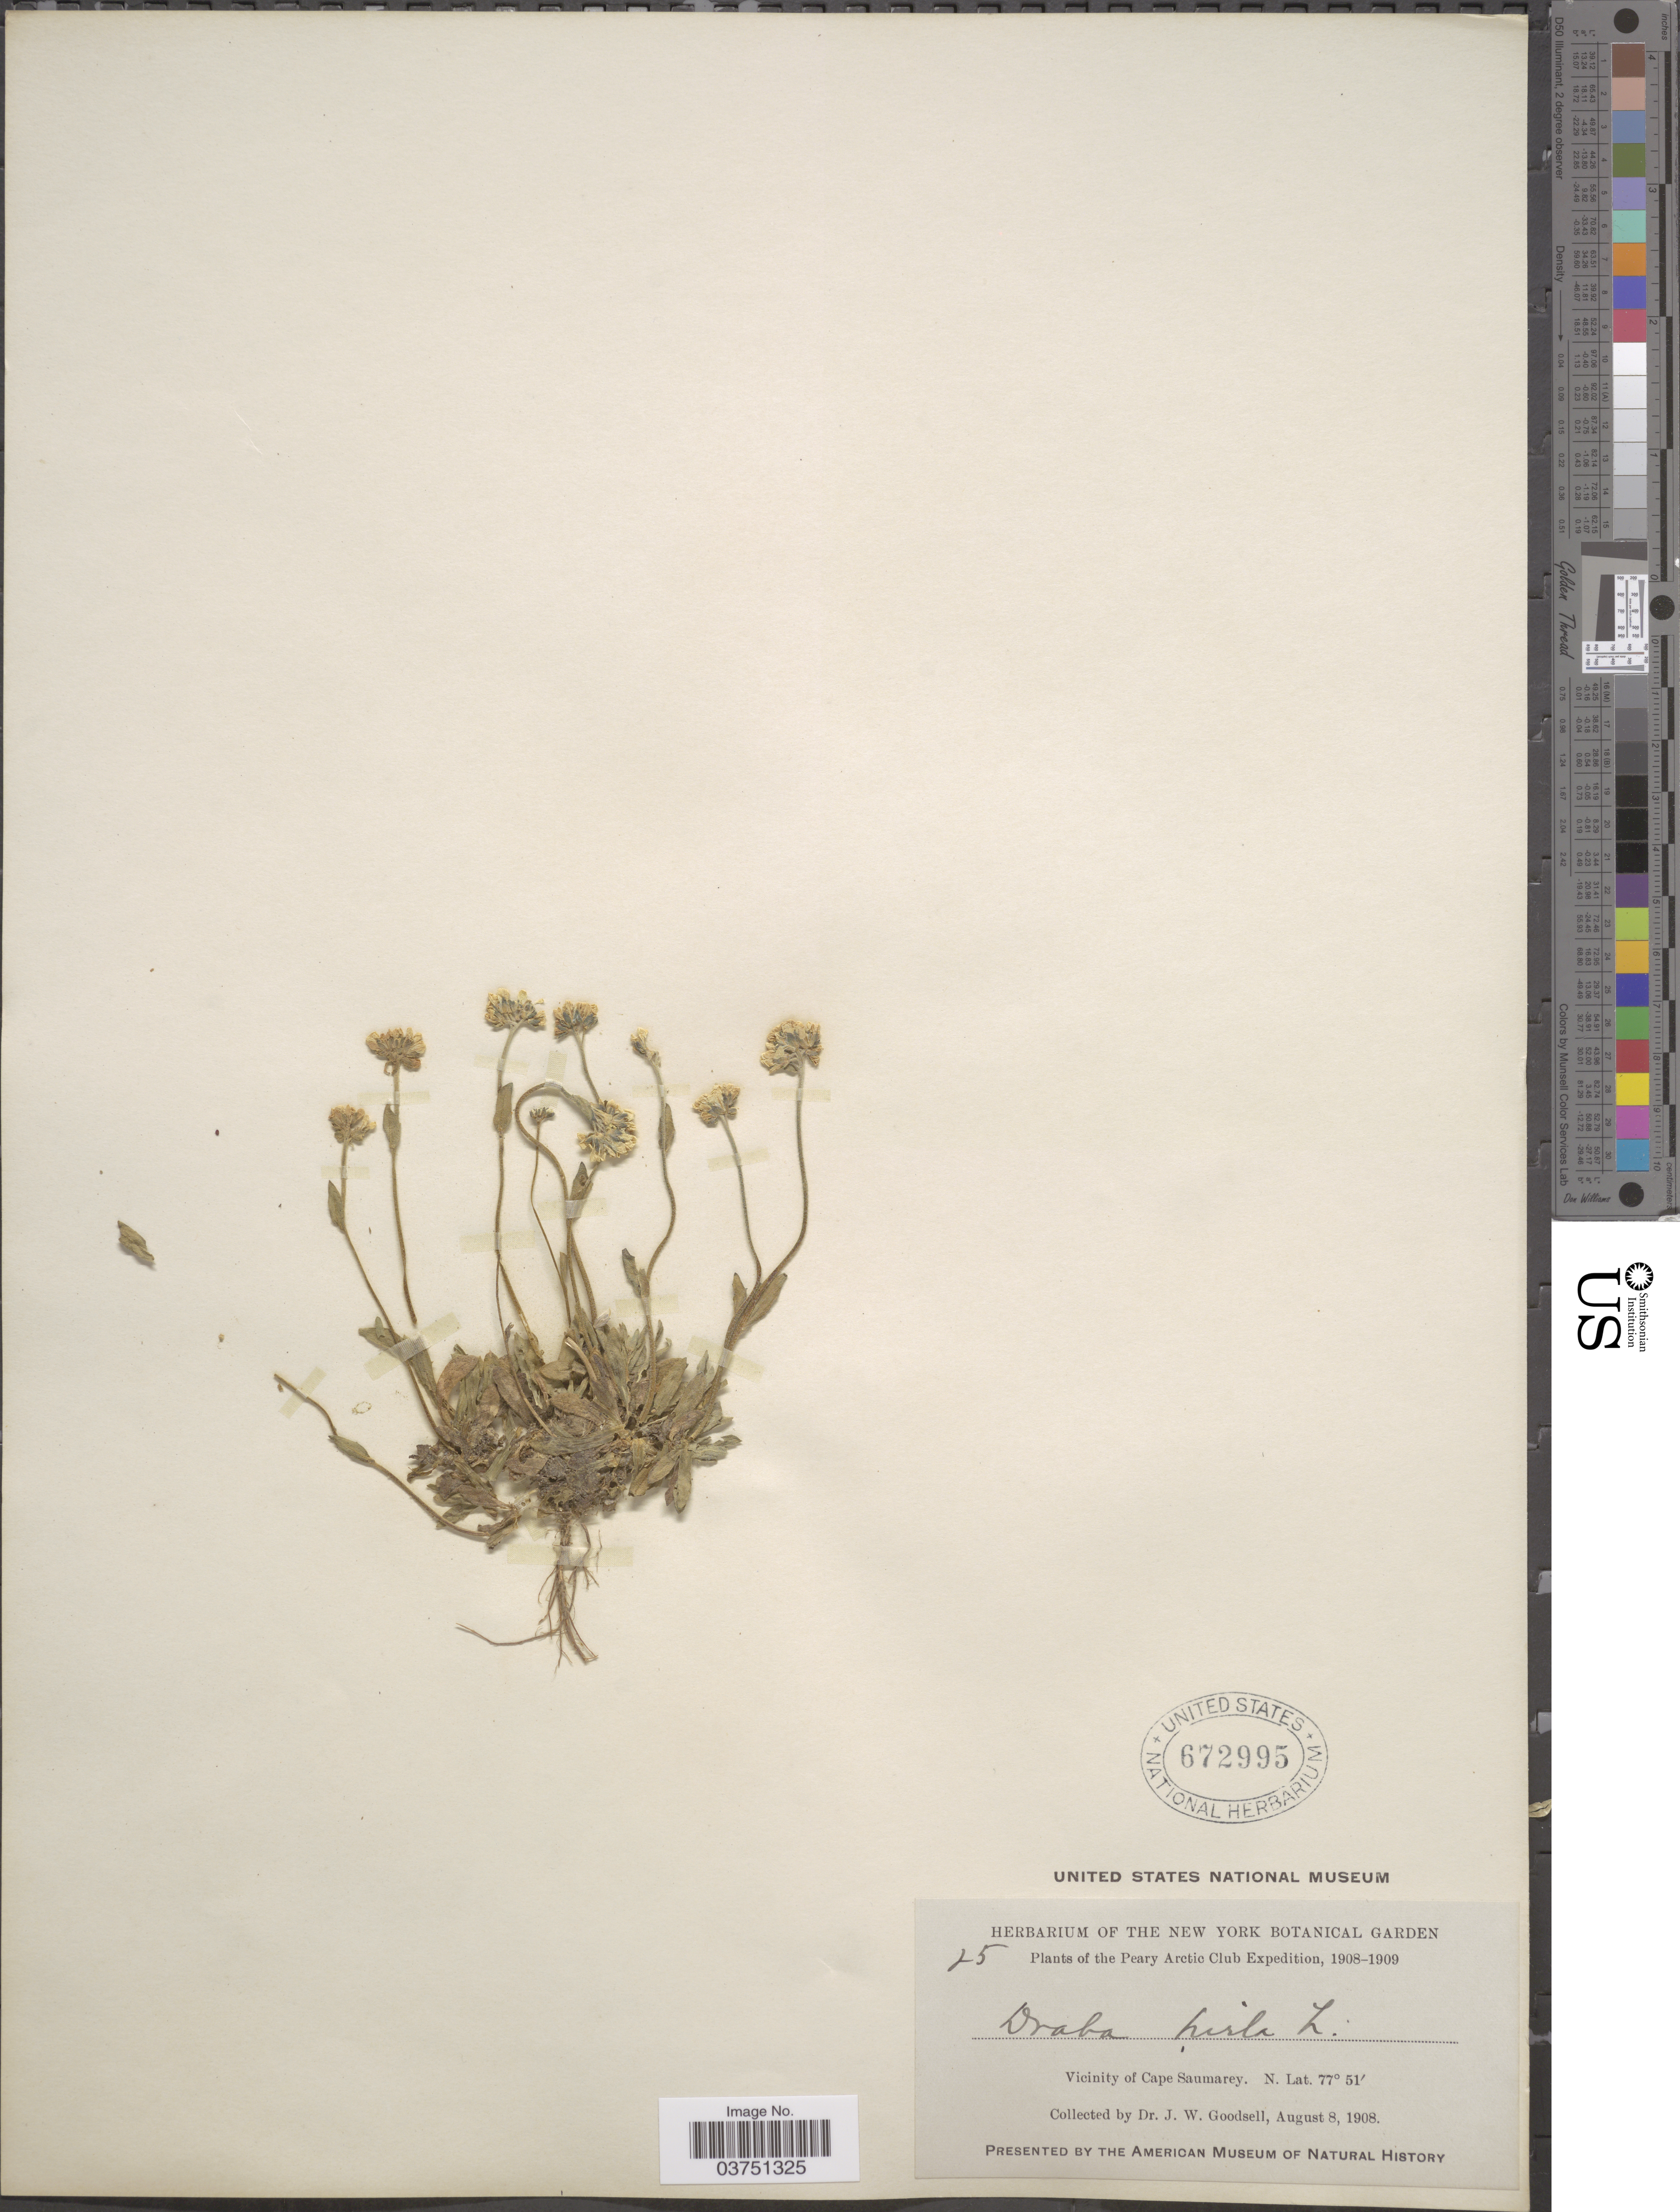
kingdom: Plantae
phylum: Tracheophyta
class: Magnoliopsida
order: Brassicales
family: Brassicaceae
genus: Draba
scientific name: Draba glabella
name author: Pursh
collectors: J. Goodsell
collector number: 25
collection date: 1908-08-08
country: Canada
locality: The Peary Arctic Club; Vicinity of Cape Saumarey.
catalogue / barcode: US 672995